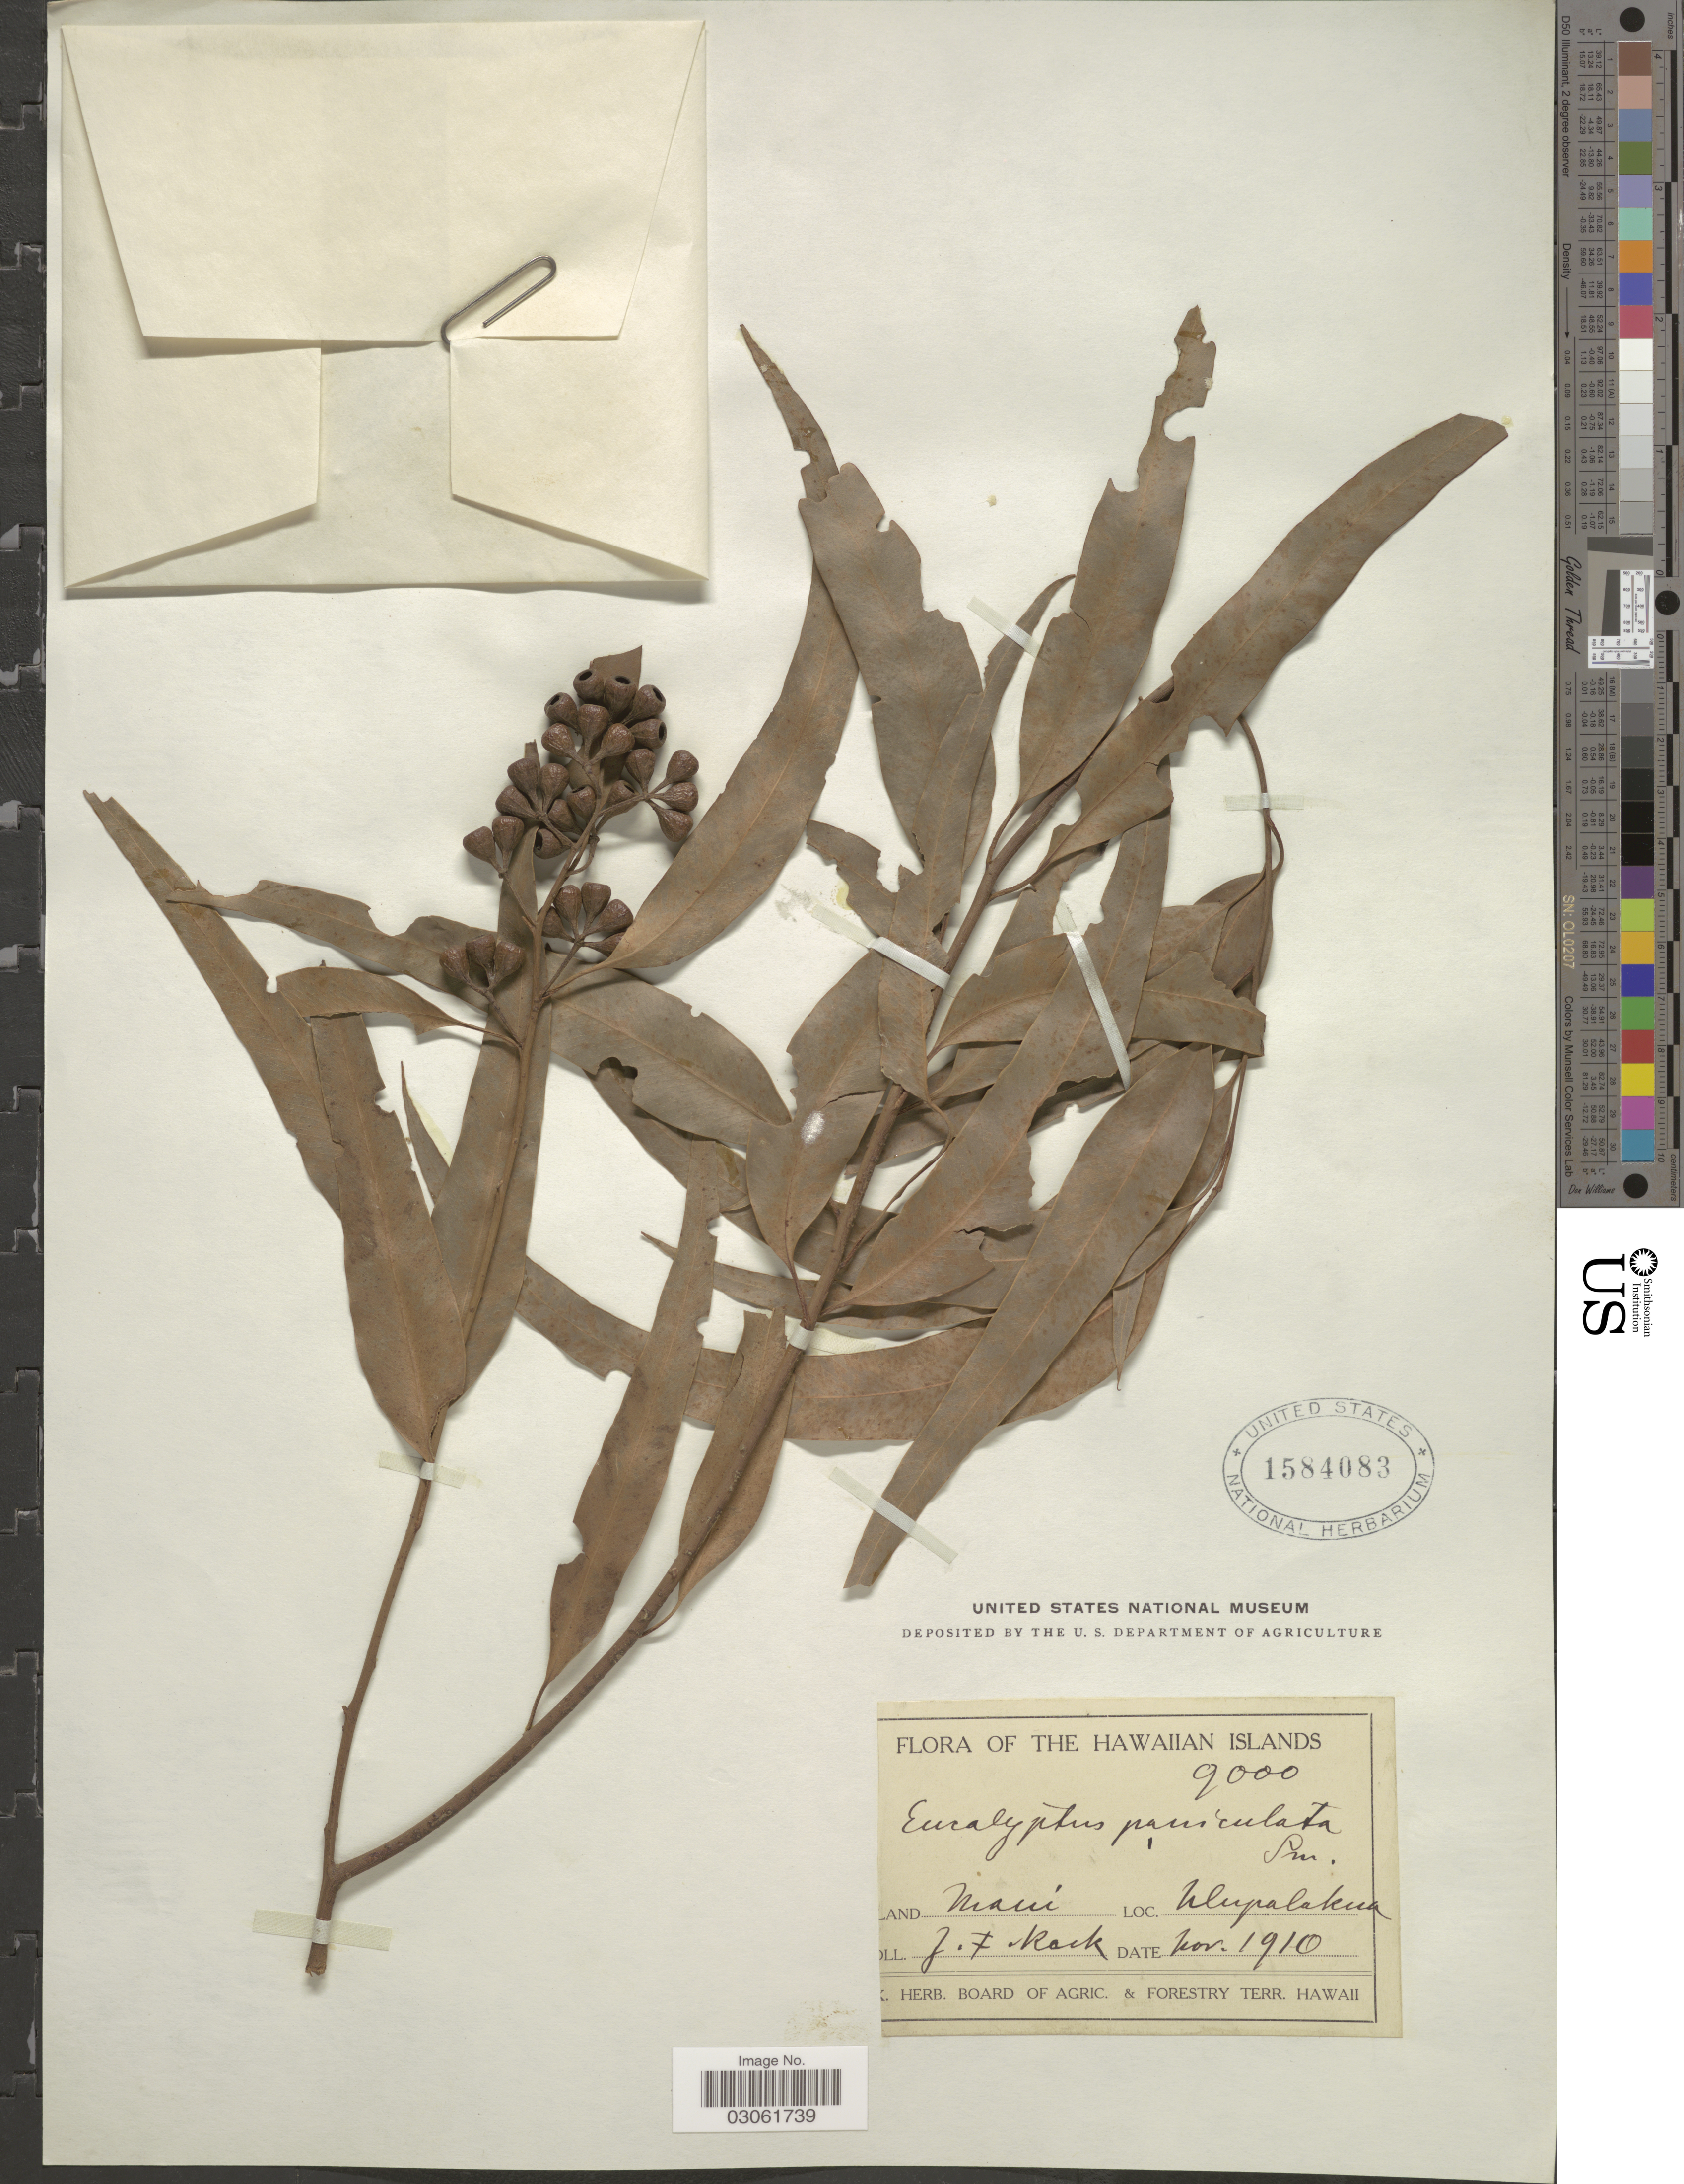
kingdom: Plantae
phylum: Tracheophyta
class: Magnoliopsida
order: Myrtales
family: Myrtaceae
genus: Eucalyptus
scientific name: Eucalyptus paniculata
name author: Sm.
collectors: J. Rock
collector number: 9000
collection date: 1910-11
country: United States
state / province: Hawaii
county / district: Maui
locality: The Hawaiian Islands. Island Maui, Ulupalakua.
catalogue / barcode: US 1584083